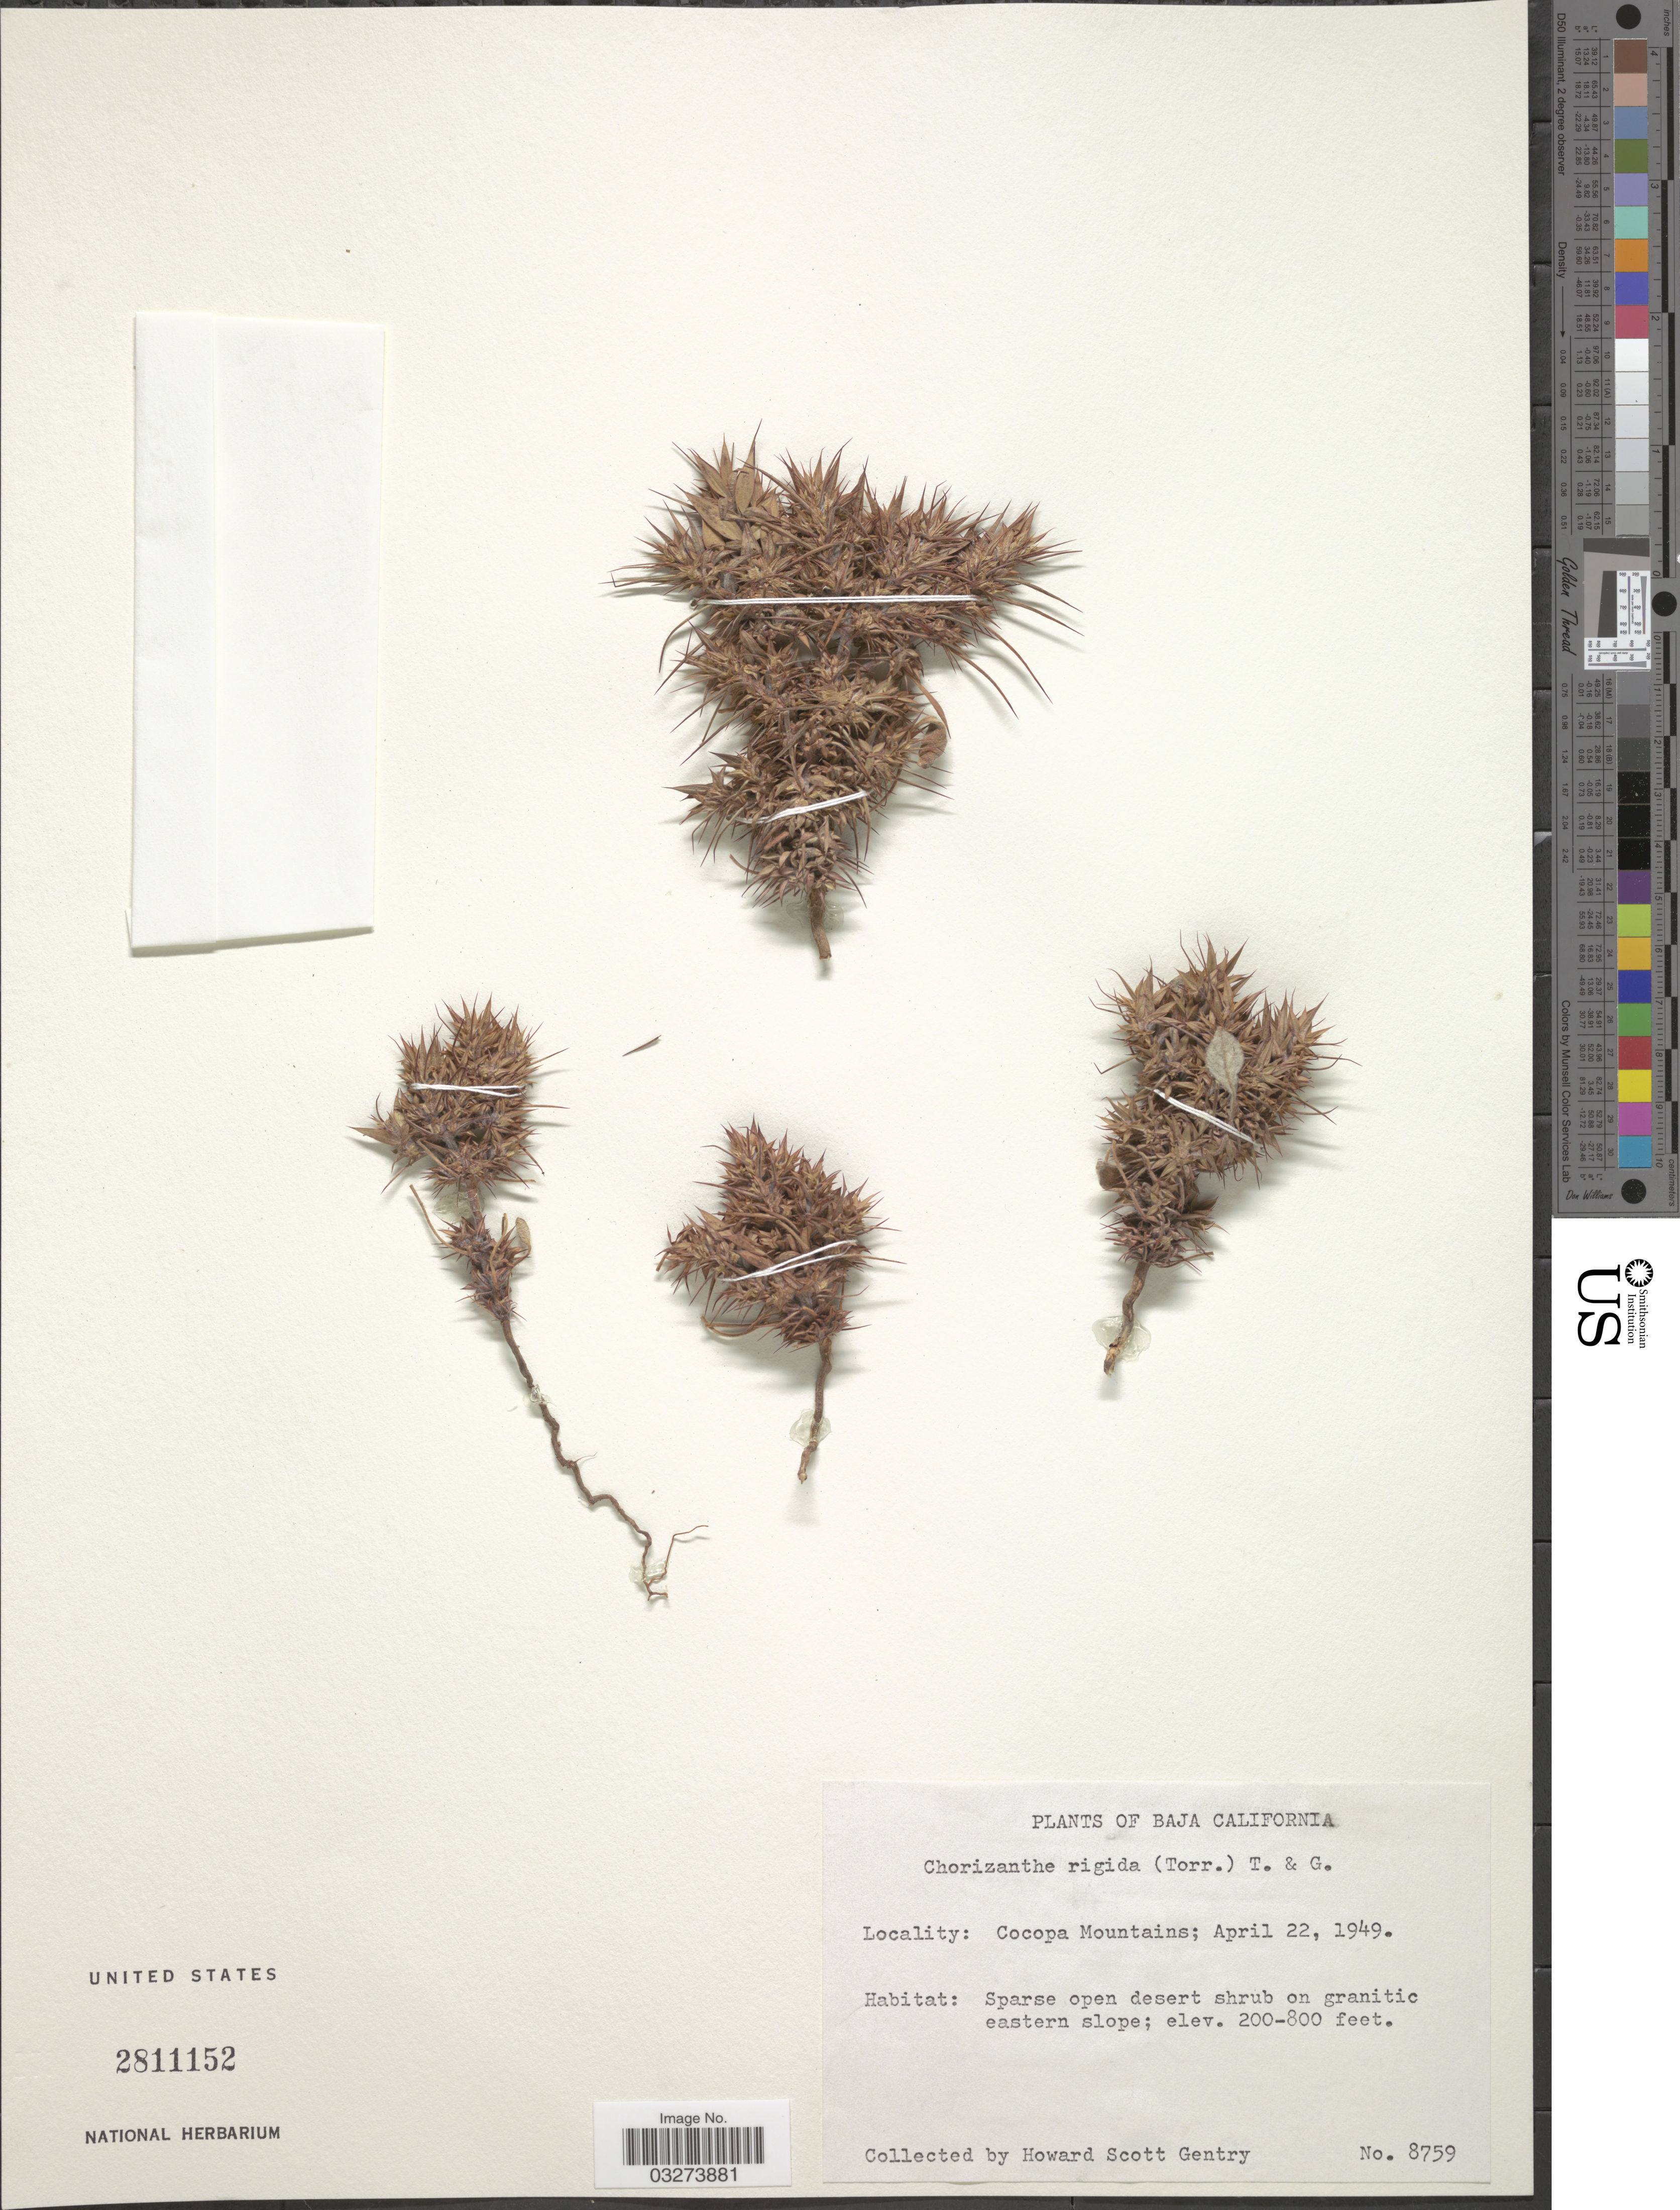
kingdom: Plantae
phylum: Tracheophyta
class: Magnoliopsida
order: Caryophyllales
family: Polygonaceae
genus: Chorizanthe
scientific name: Chorizanthe rigida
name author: (Torr.) Torr. & A. Gray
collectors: H. S. Gentry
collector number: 8759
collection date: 1949-04-22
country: Mexico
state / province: Baja California Norte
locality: Cocopa Mountains.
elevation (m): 61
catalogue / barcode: US 2811152